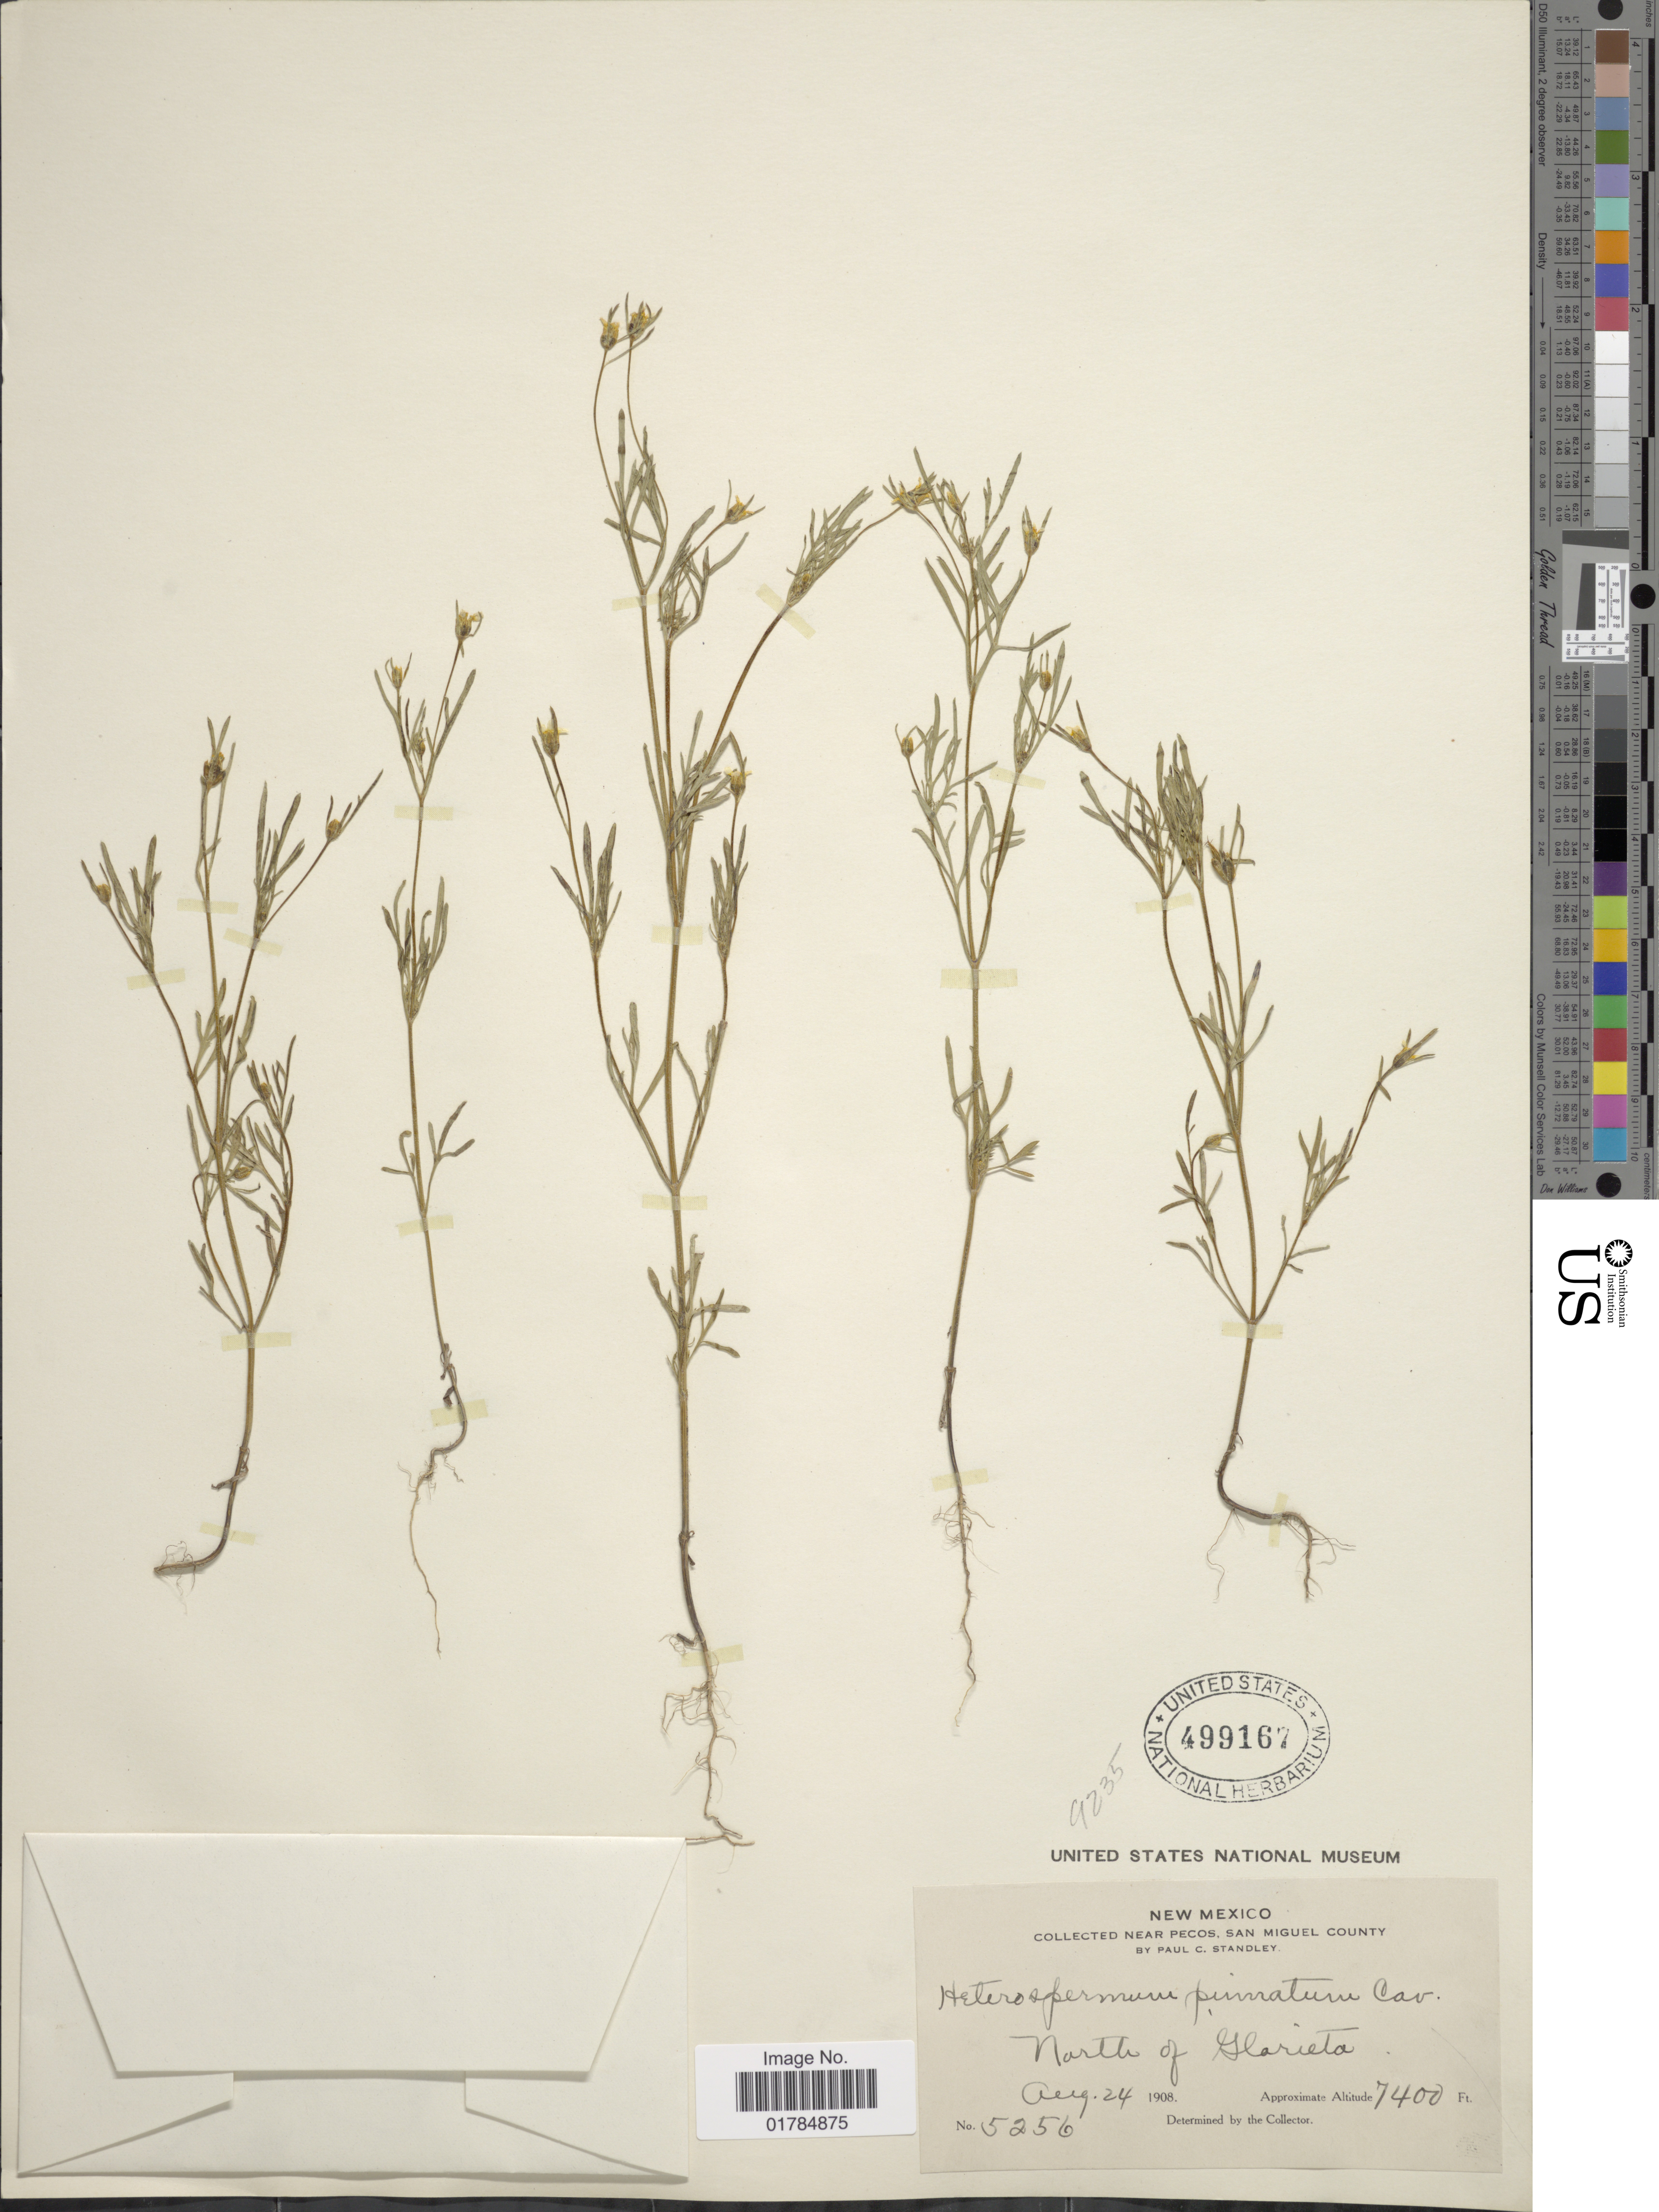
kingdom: Plantae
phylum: Tracheophyta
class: Magnoliopsida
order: Asterales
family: Asteraceae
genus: Heterosperma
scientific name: Heterosperma pinnatum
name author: Cav.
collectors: P. C. Standley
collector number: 5256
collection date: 1908-08-24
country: United States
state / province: New Mexico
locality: Near Pecos, San Miguel County, North of Glarieta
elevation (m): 2256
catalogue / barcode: US 499167